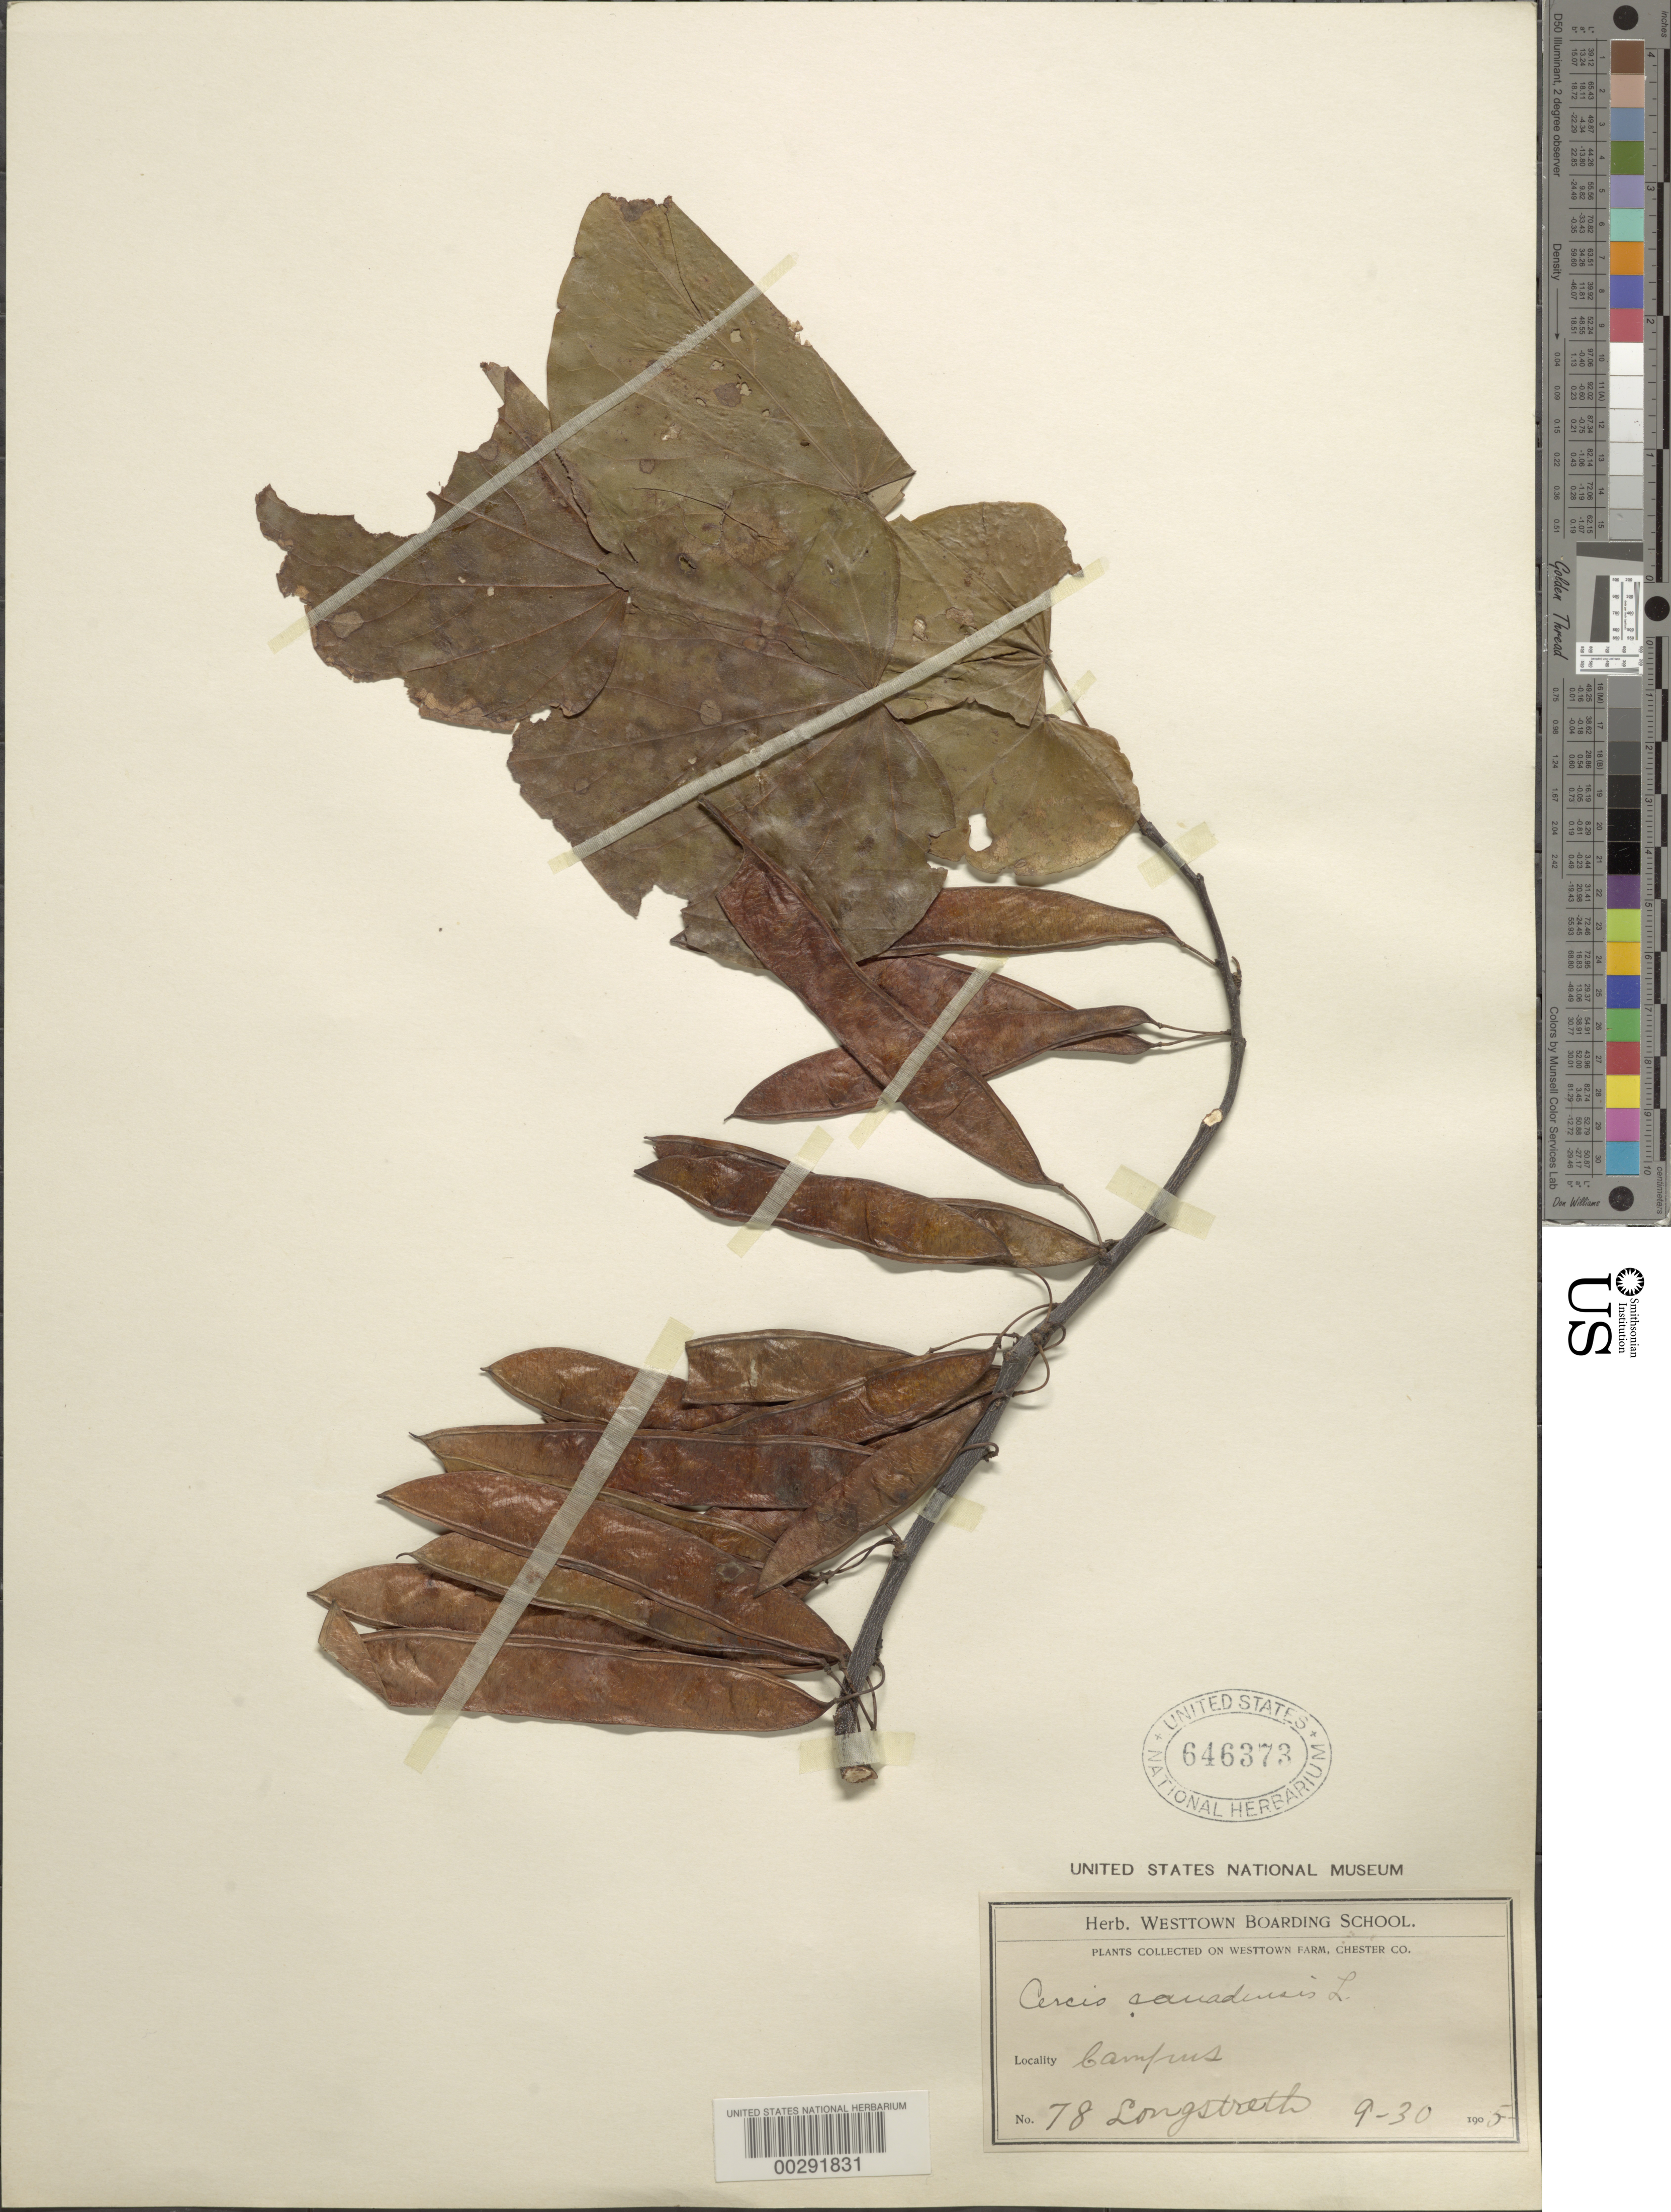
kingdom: Plantae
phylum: Tracheophyta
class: Magnoliopsida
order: Fabales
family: Fabaceae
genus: Cercis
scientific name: Cercis canadensis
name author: L.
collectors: -. Longstreth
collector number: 78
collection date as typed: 30 Sep 1905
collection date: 1905-09-30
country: United States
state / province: Pennsylvania (?)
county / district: Chester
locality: Camfrus; westtown farm. ["camfrus" = campus (of west chester university)?]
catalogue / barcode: US 646373